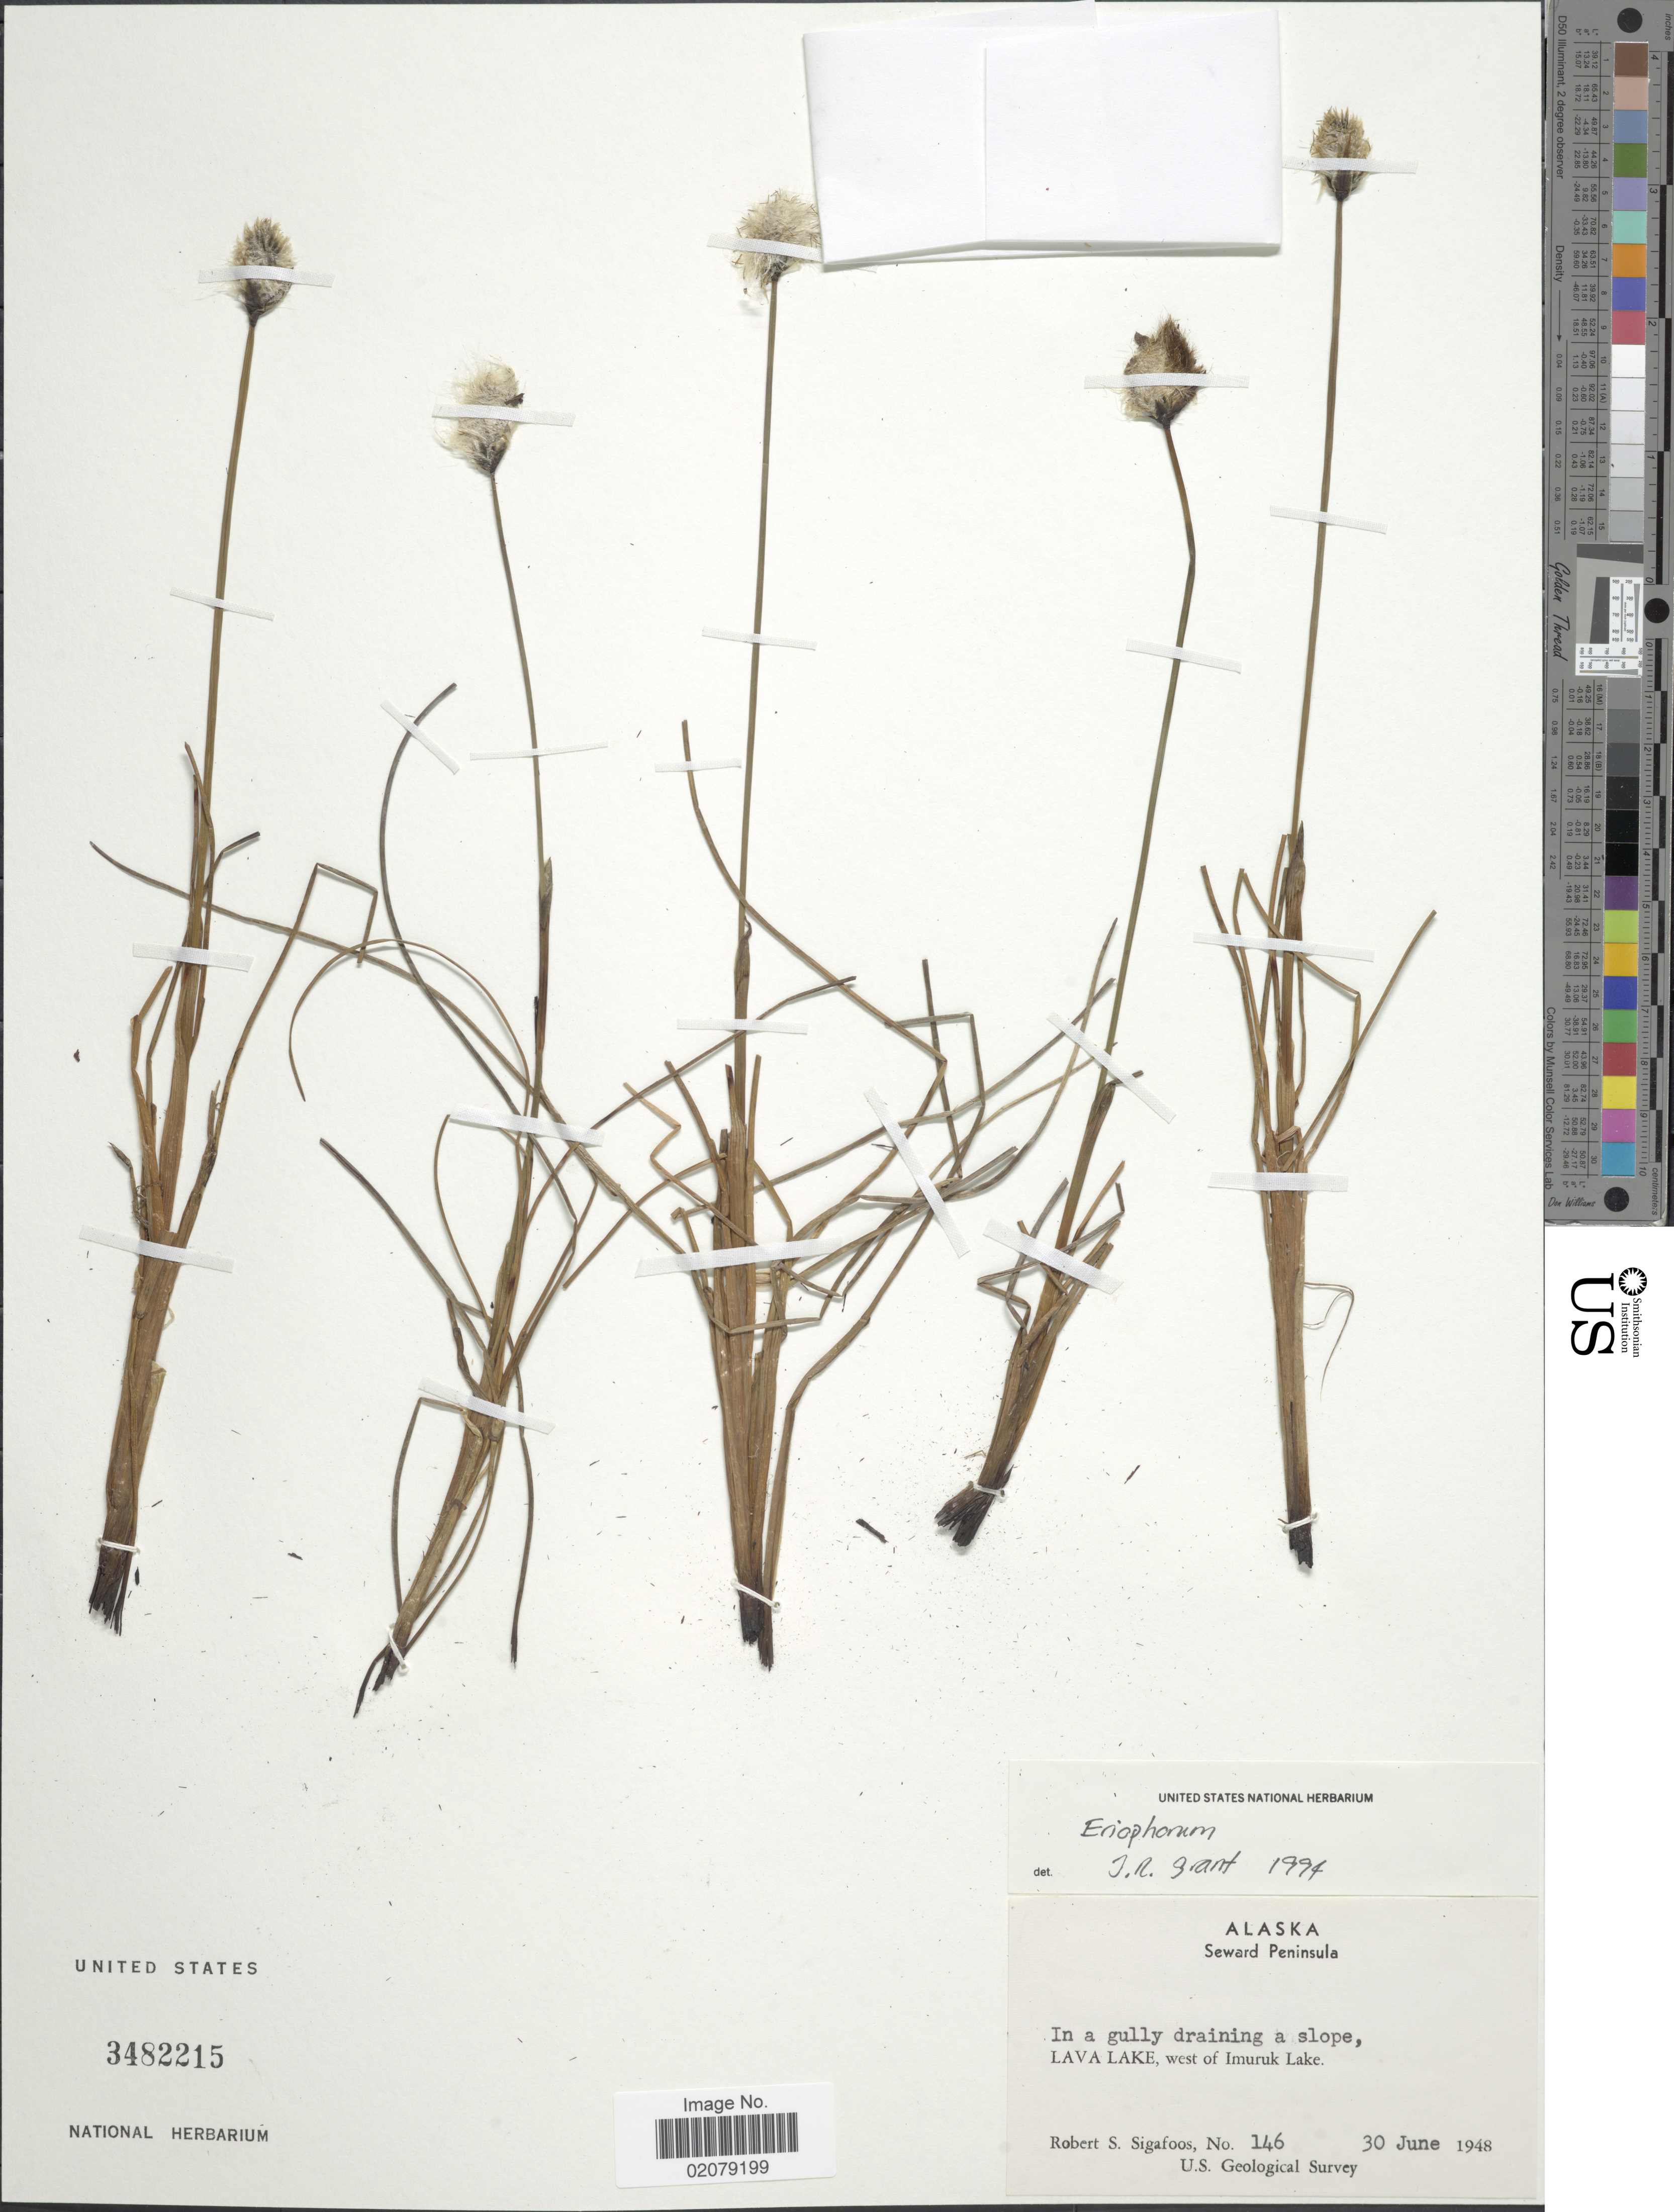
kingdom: Plantae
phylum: Tracheophyta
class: Liliopsida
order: Poales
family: Cyperaceae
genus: Eriophorum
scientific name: Eriophorum sp.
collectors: R. Sigafoos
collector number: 146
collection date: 1948-06-30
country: United States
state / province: Alaska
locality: Seward Peninsula, Lava Lake, west of Imuruk Lake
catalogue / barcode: US 3482215